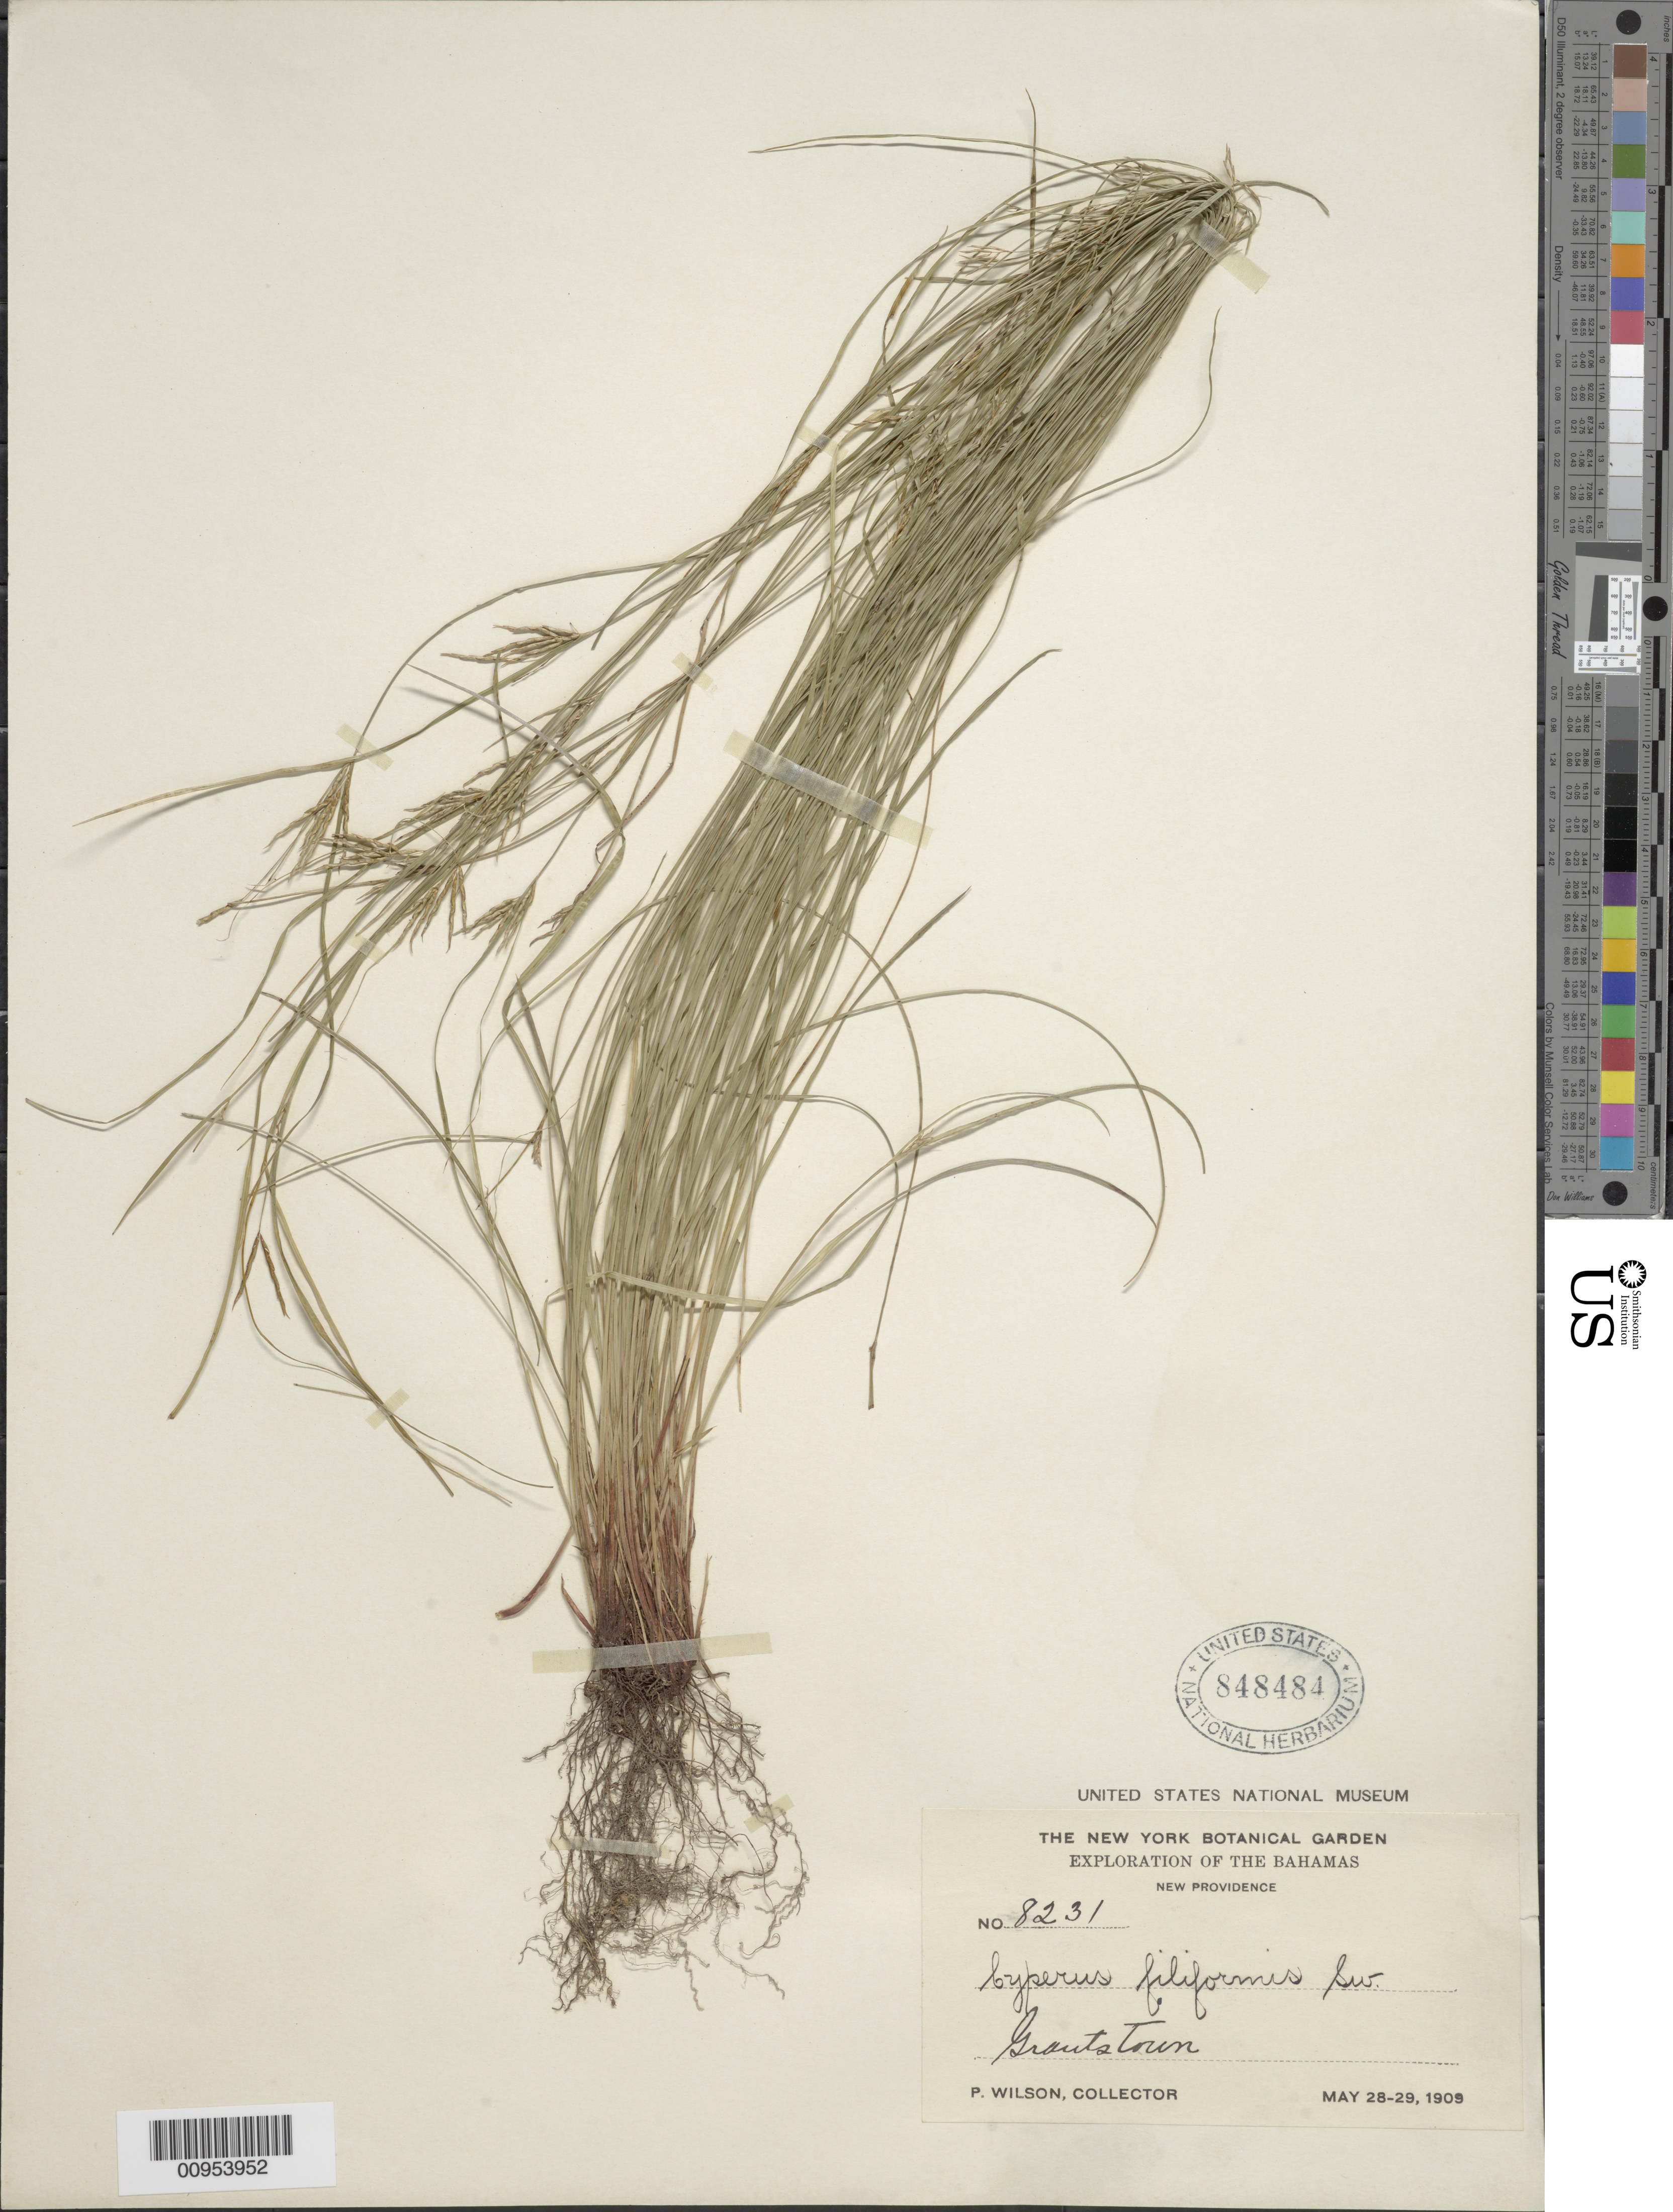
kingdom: Plantae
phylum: Tracheophyta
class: Liliopsida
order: Poales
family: Cyperaceae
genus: Cyperus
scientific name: Cyperus filiformis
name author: Sw.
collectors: P. Wilson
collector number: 8231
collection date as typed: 28 May 1909 to 29 May 1909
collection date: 1909-05-28/1909-05-29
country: Bahamas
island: New Providence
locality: Grantstown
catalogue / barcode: US 848484